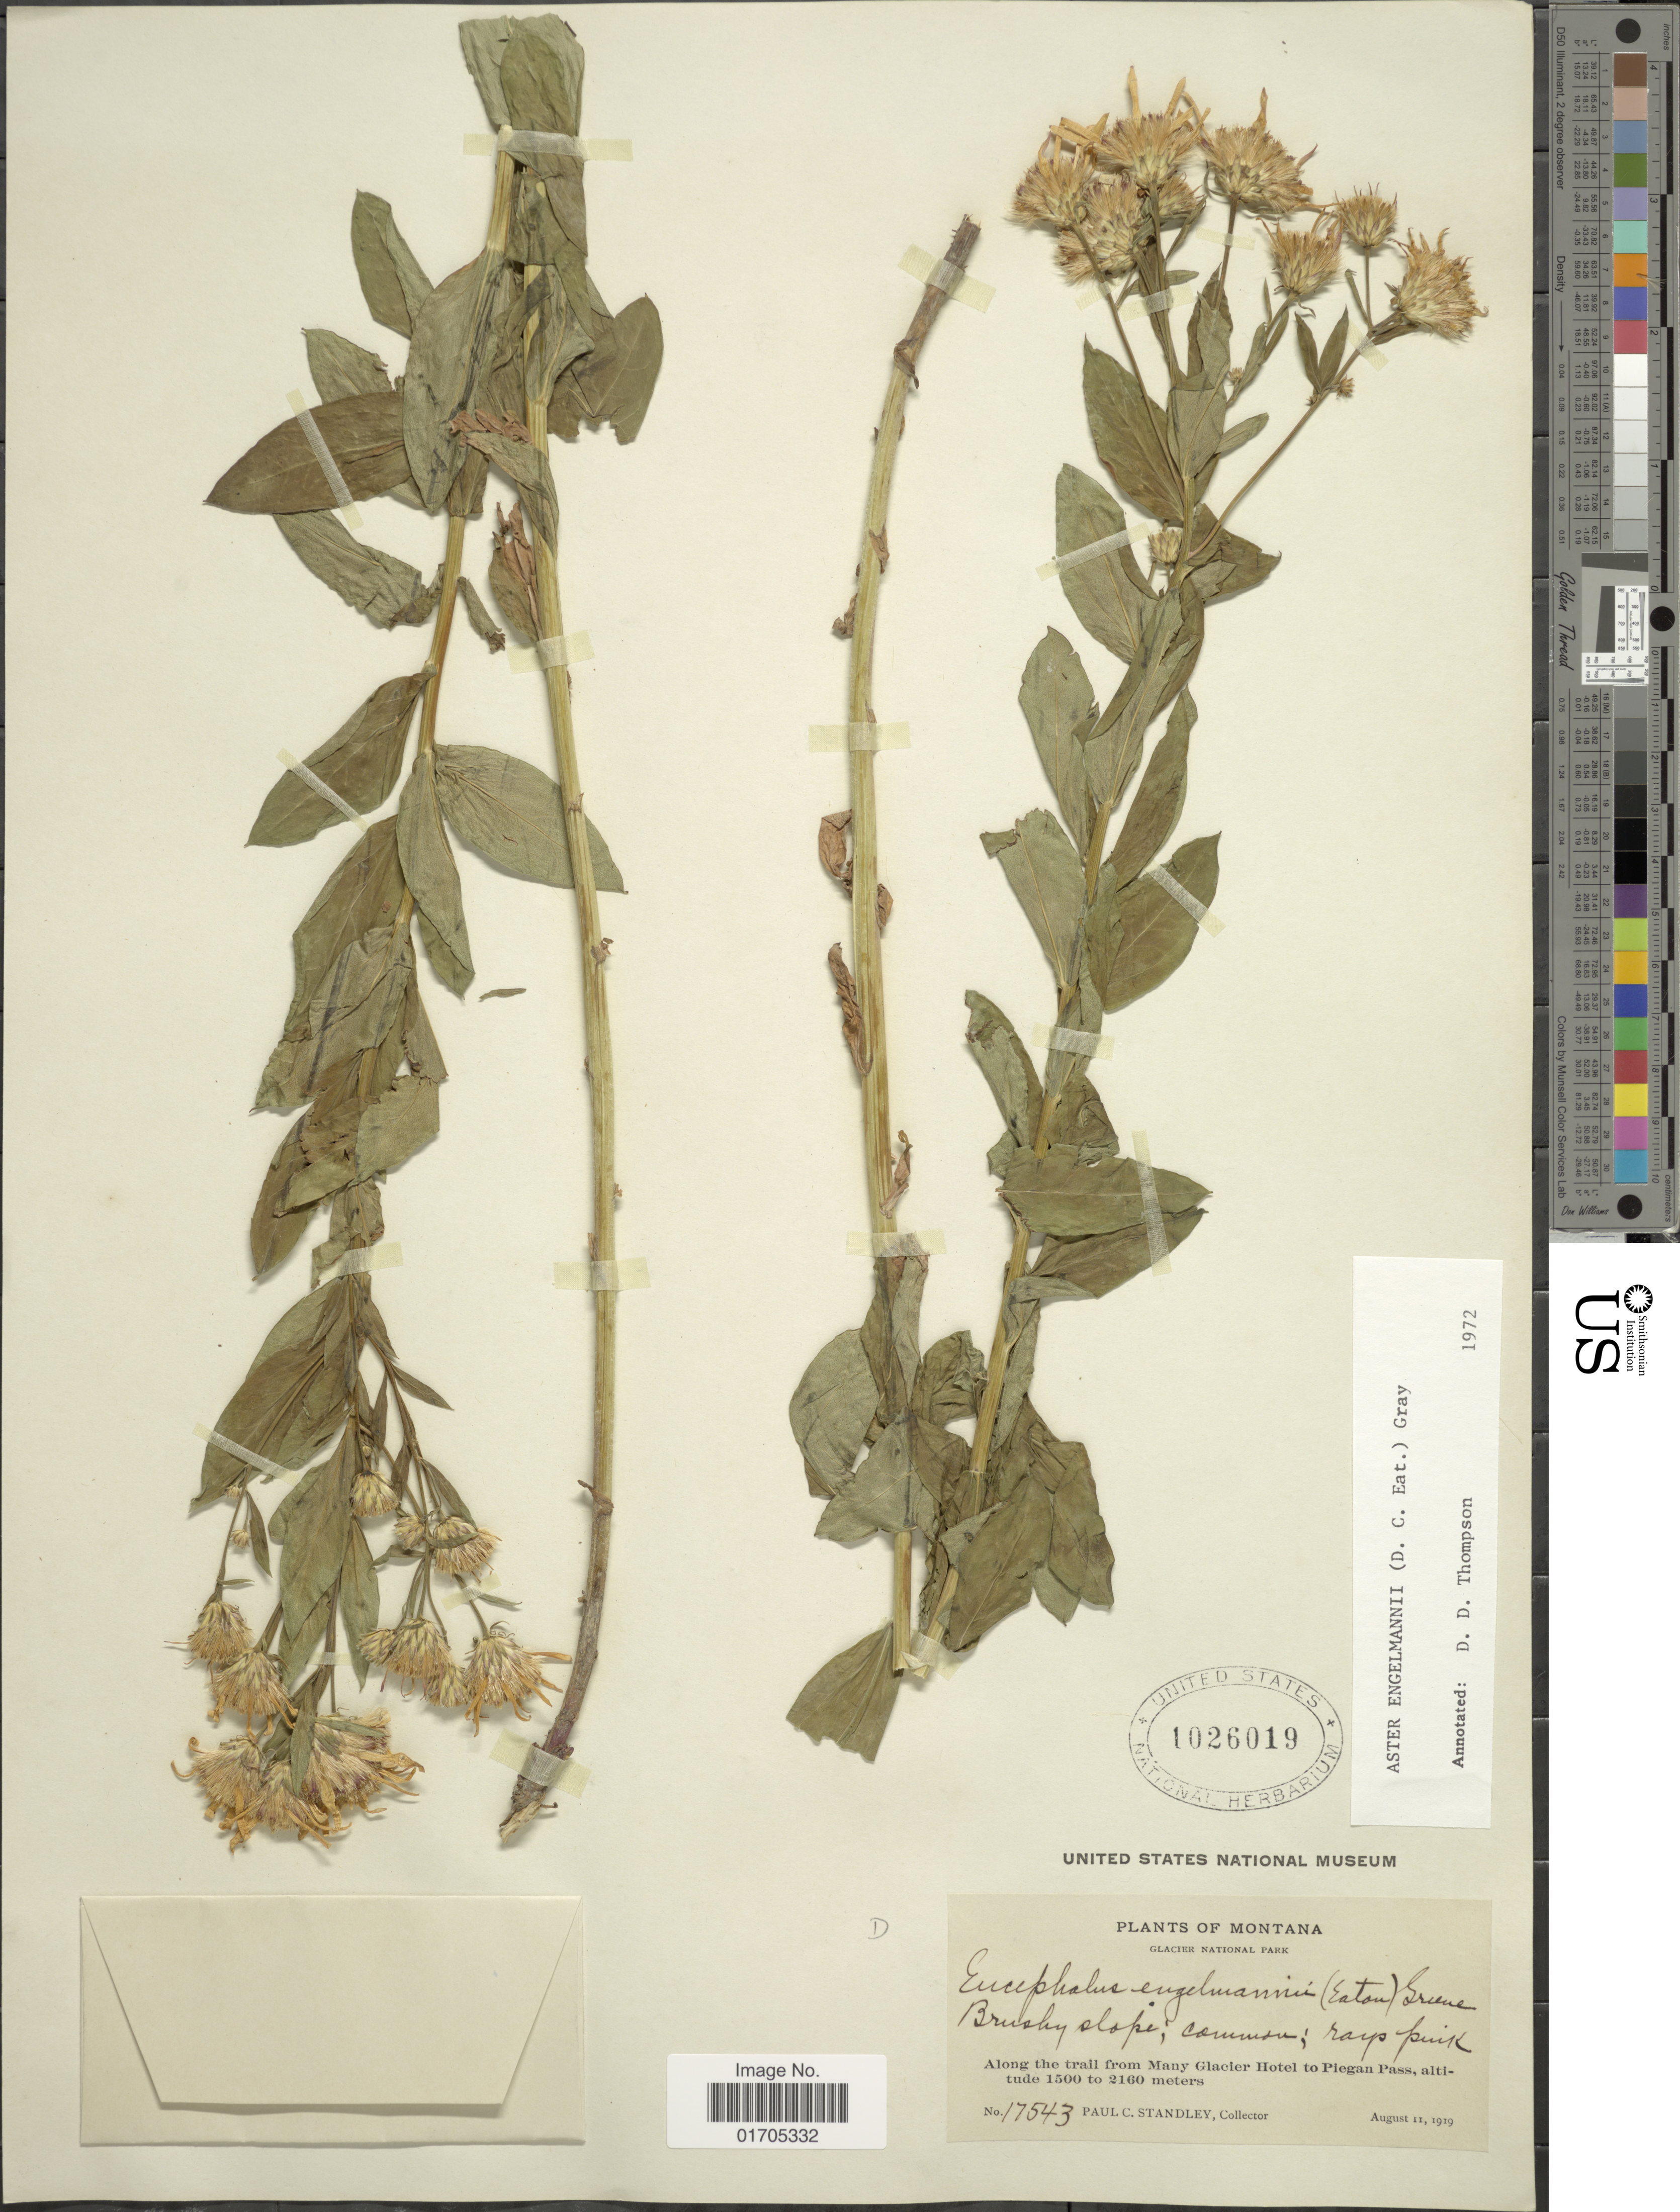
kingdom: Plantae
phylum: Tracheophyta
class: Magnoliopsida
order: Asterales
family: Asteraceae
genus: Eucephalus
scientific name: Eucephalus engelmannii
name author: (D.C. Eaton) Greene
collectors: P. C. Standley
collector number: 17543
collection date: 1919-08-11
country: United States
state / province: Montana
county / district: Glacier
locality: Glacier National Park, Brushy slope, Along the trail from Many Glacier Hotel to Piegan Pass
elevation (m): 1500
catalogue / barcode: US 1026019